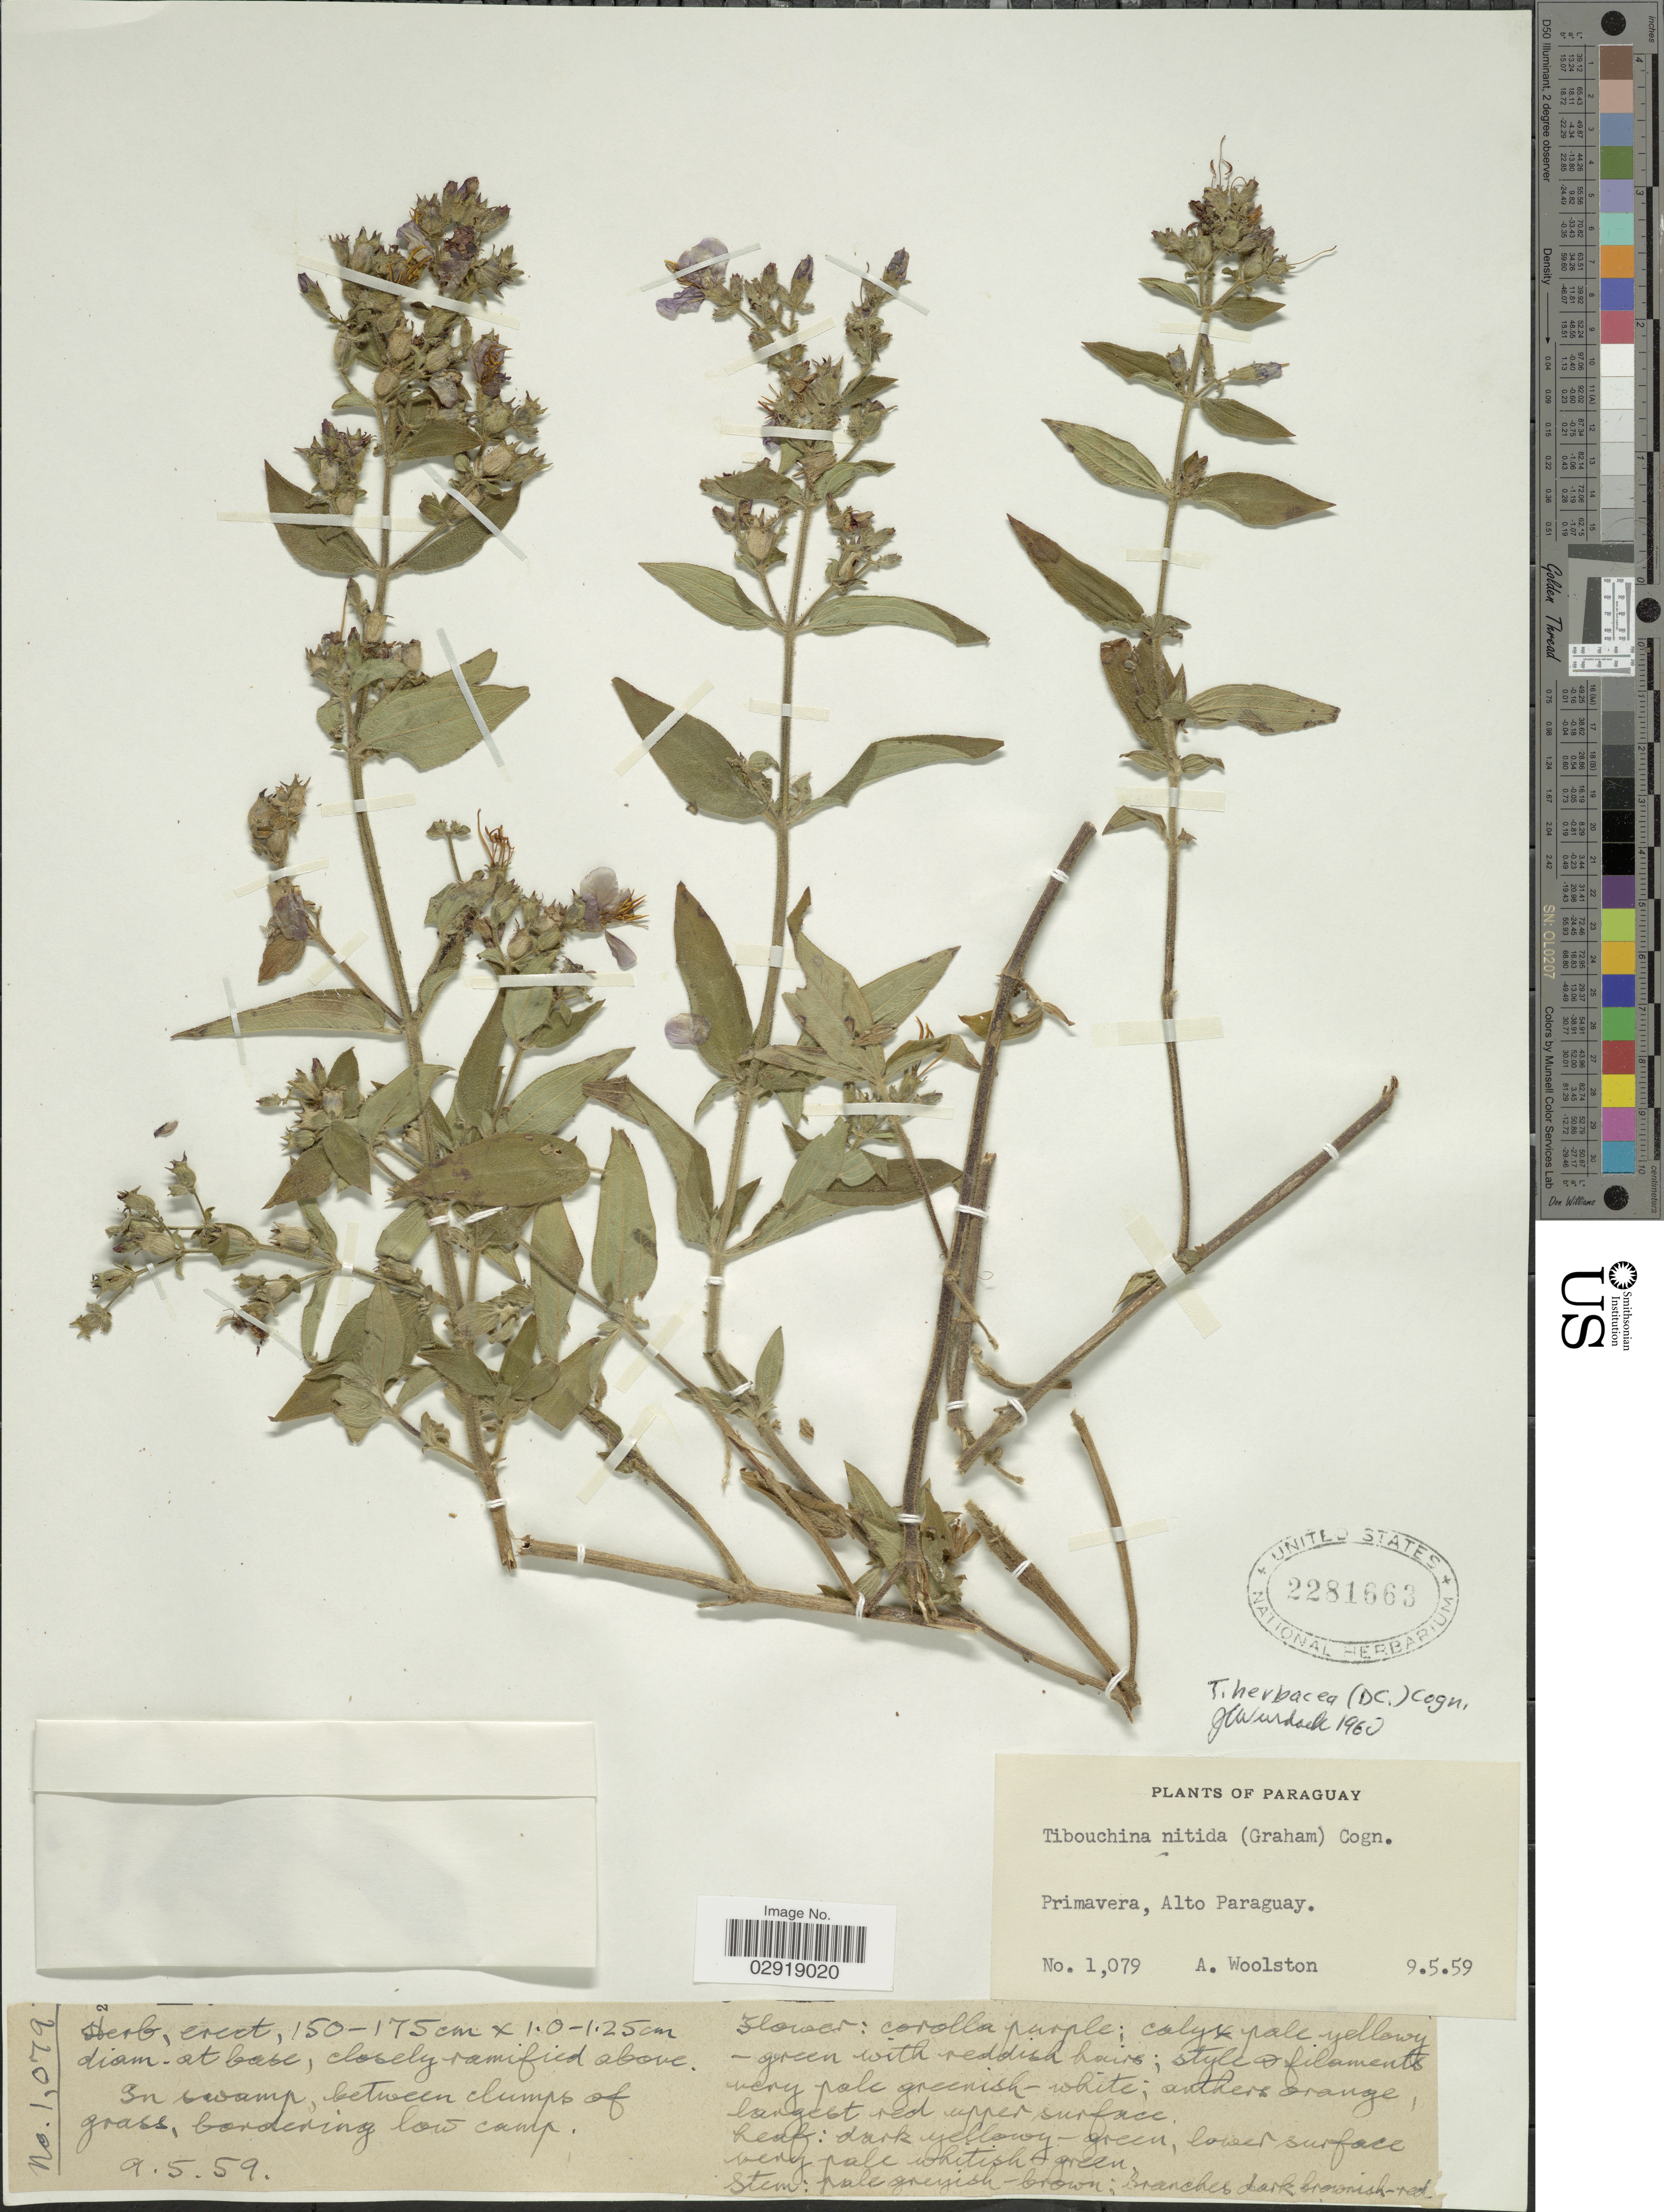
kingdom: Plantae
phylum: Tracheophyta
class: Magnoliopsida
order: Myrtales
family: Melastomataceae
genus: Chaetogastra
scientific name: Chaetogastra violacea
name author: (Cogn.) P.J.F. Guim. & Michelang.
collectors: A. Woolston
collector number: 1079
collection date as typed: Transcribed d/m/y: 9/5/59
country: Paraguay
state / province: Alto Paraguay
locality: Primavera, Alto Paraguay.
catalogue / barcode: US 2281663